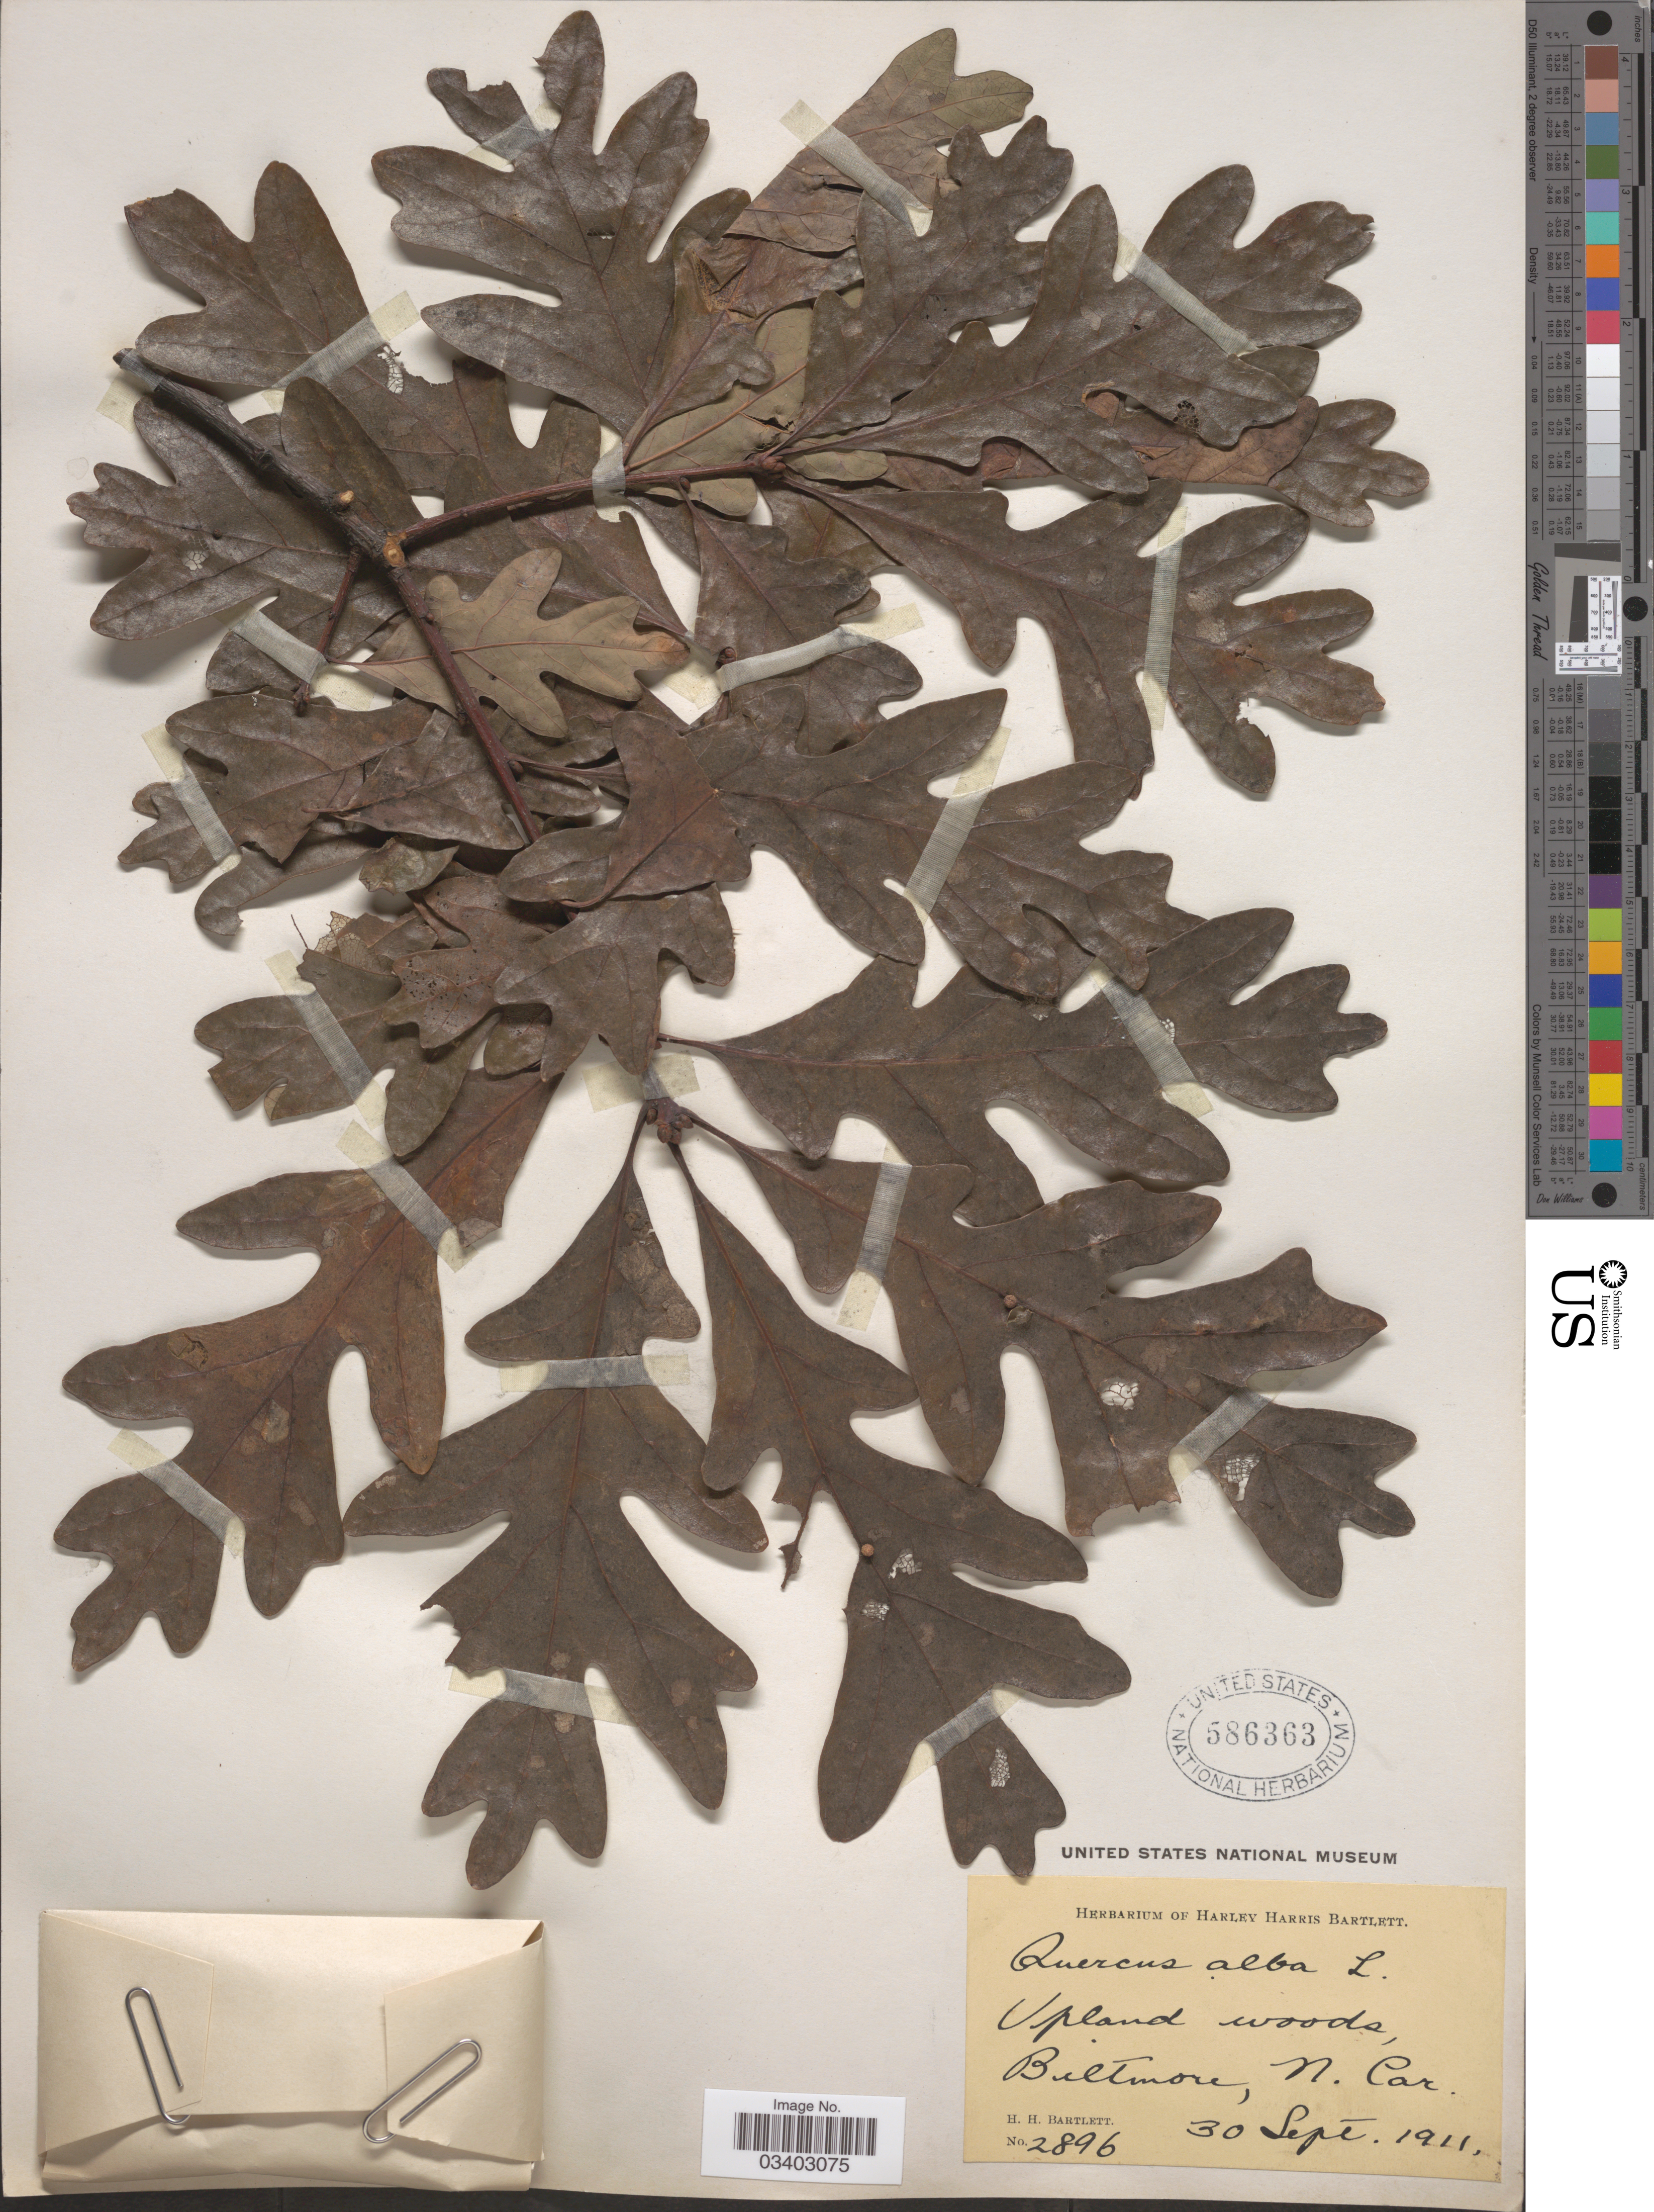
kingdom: Plantae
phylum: Tracheophyta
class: Magnoliopsida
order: Fagales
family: Fagaceae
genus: Quercus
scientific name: Quercus alba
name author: L.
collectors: H. H. Bartlett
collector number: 2896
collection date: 1911-09-30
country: United States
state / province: North Carolina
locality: Upland woods, Biltmore.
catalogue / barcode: US 586363